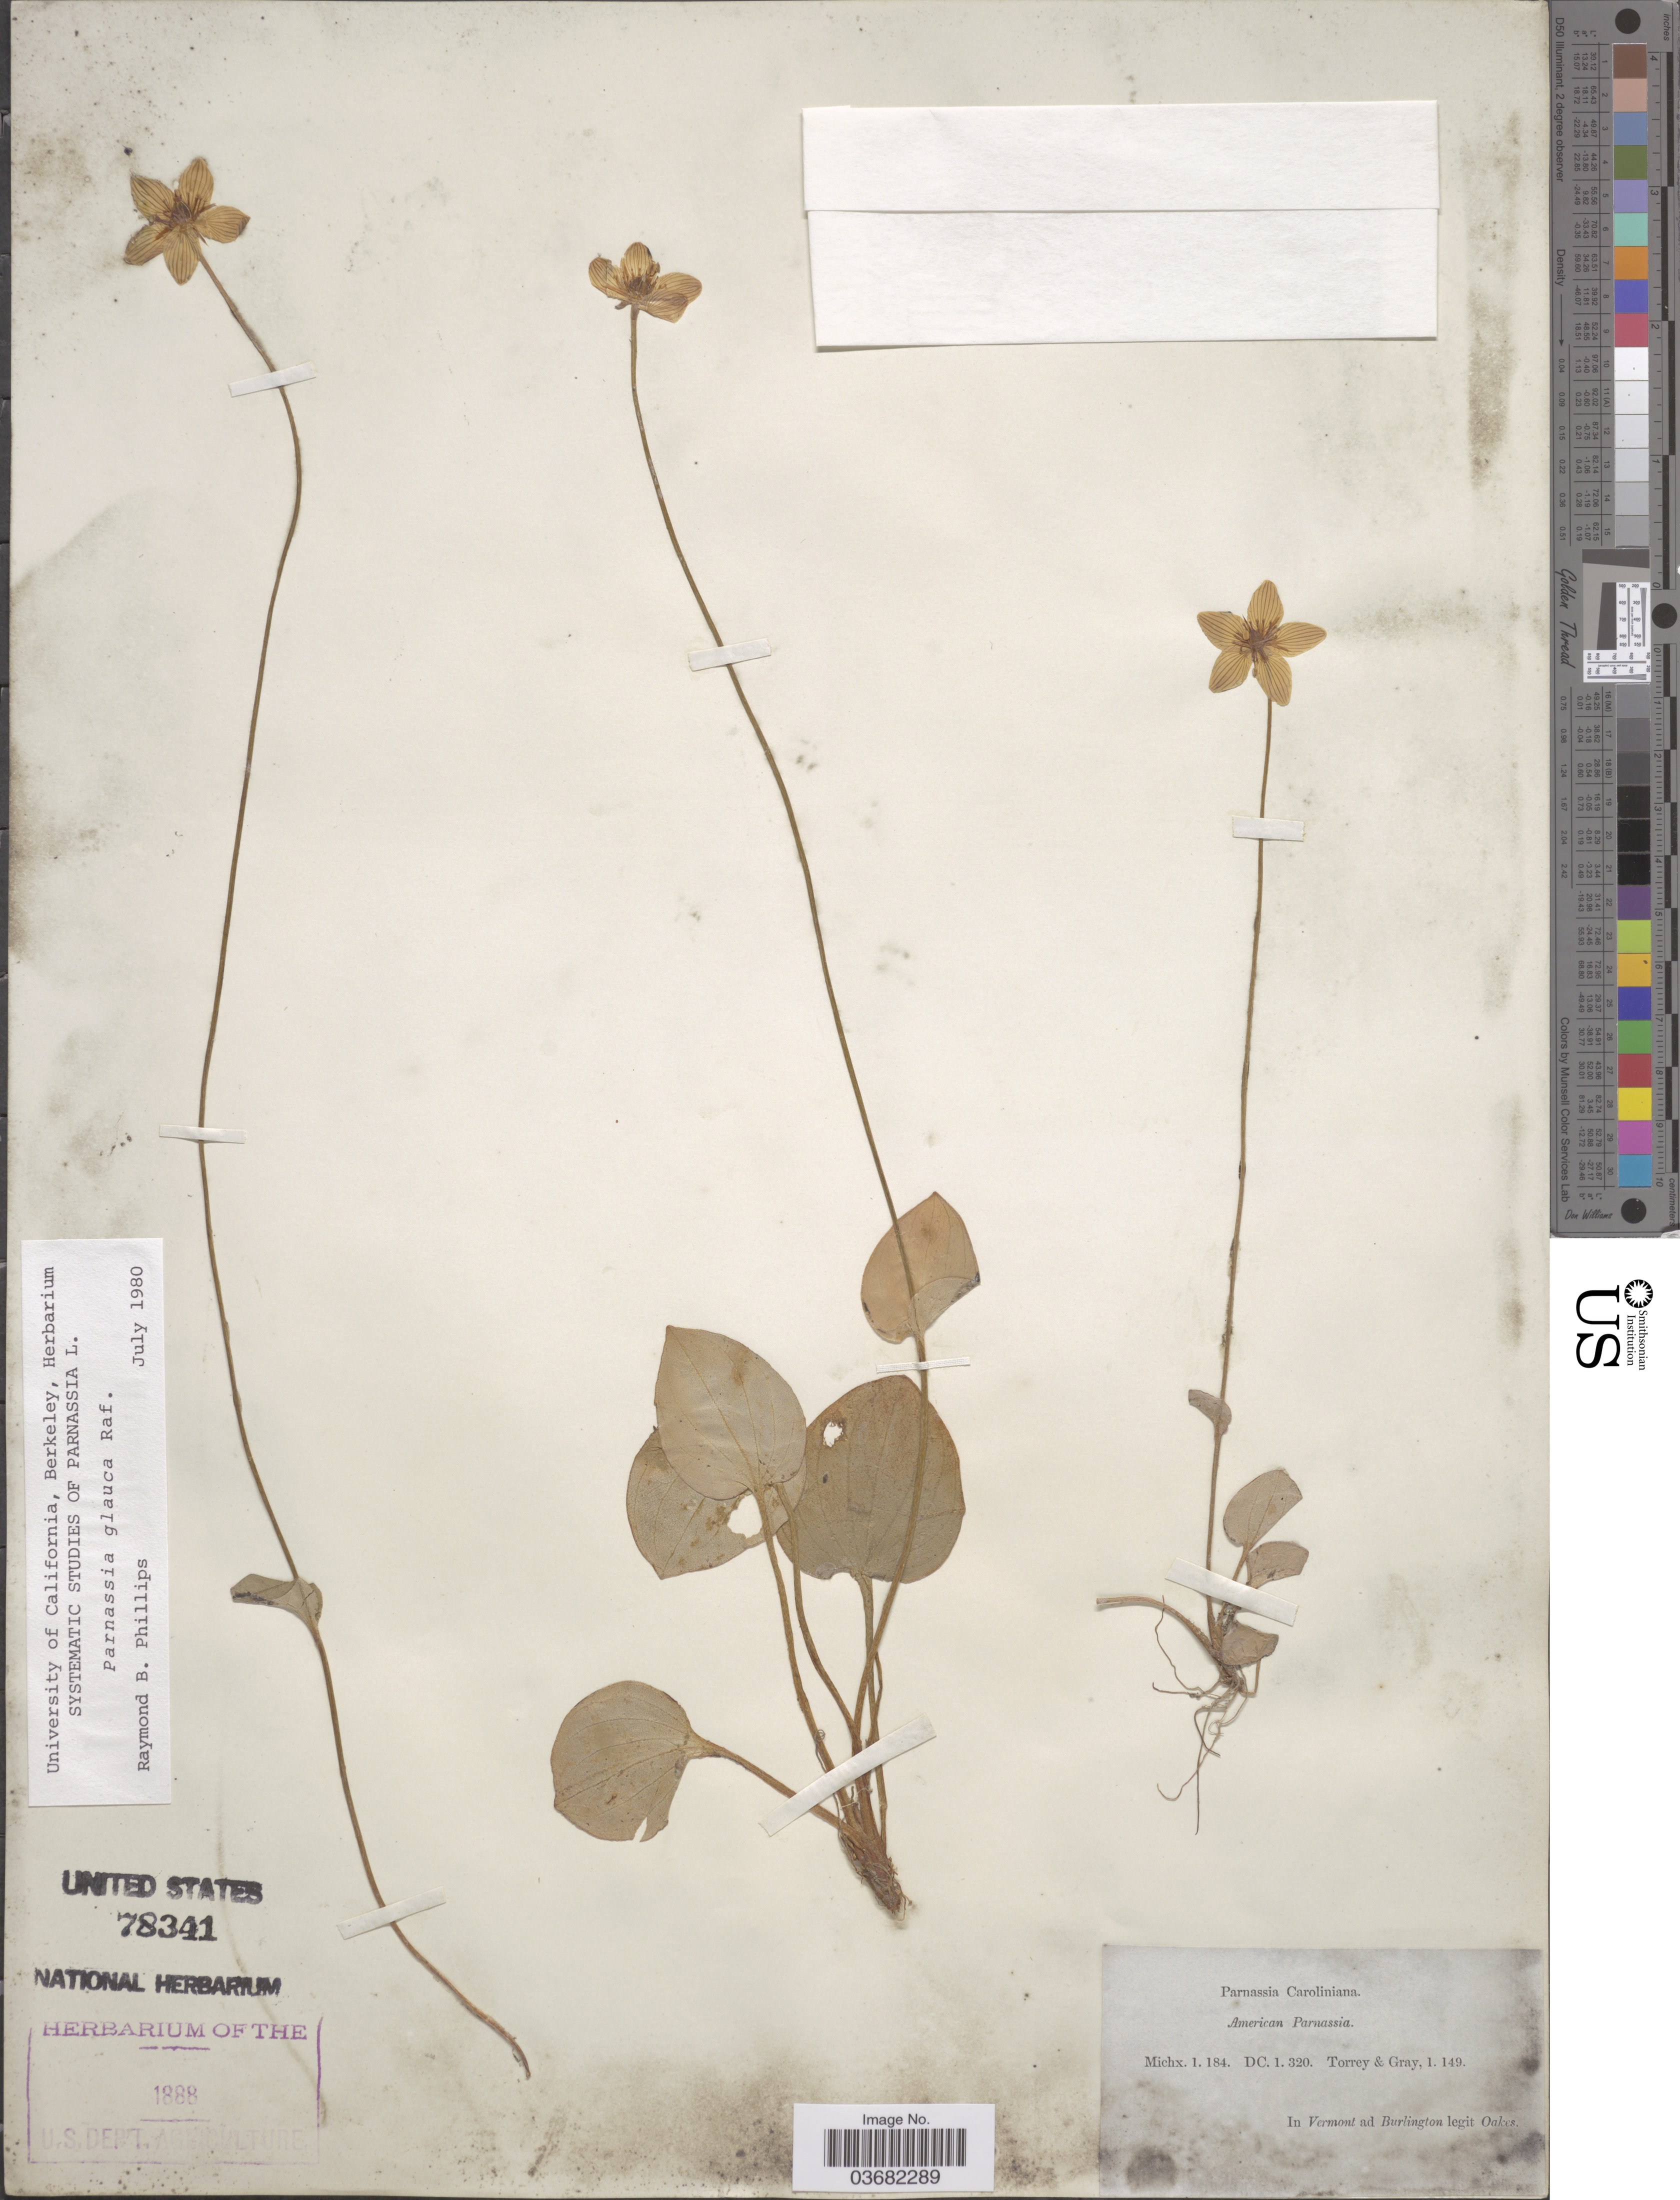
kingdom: Plantae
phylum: Tracheophyta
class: Magnoliopsida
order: Celastrales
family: Parnassiaceae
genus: Parnassia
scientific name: Parnassia glauca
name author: Raf.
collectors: -. Oakes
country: United States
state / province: Vermont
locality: Burlington.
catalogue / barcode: US 78341